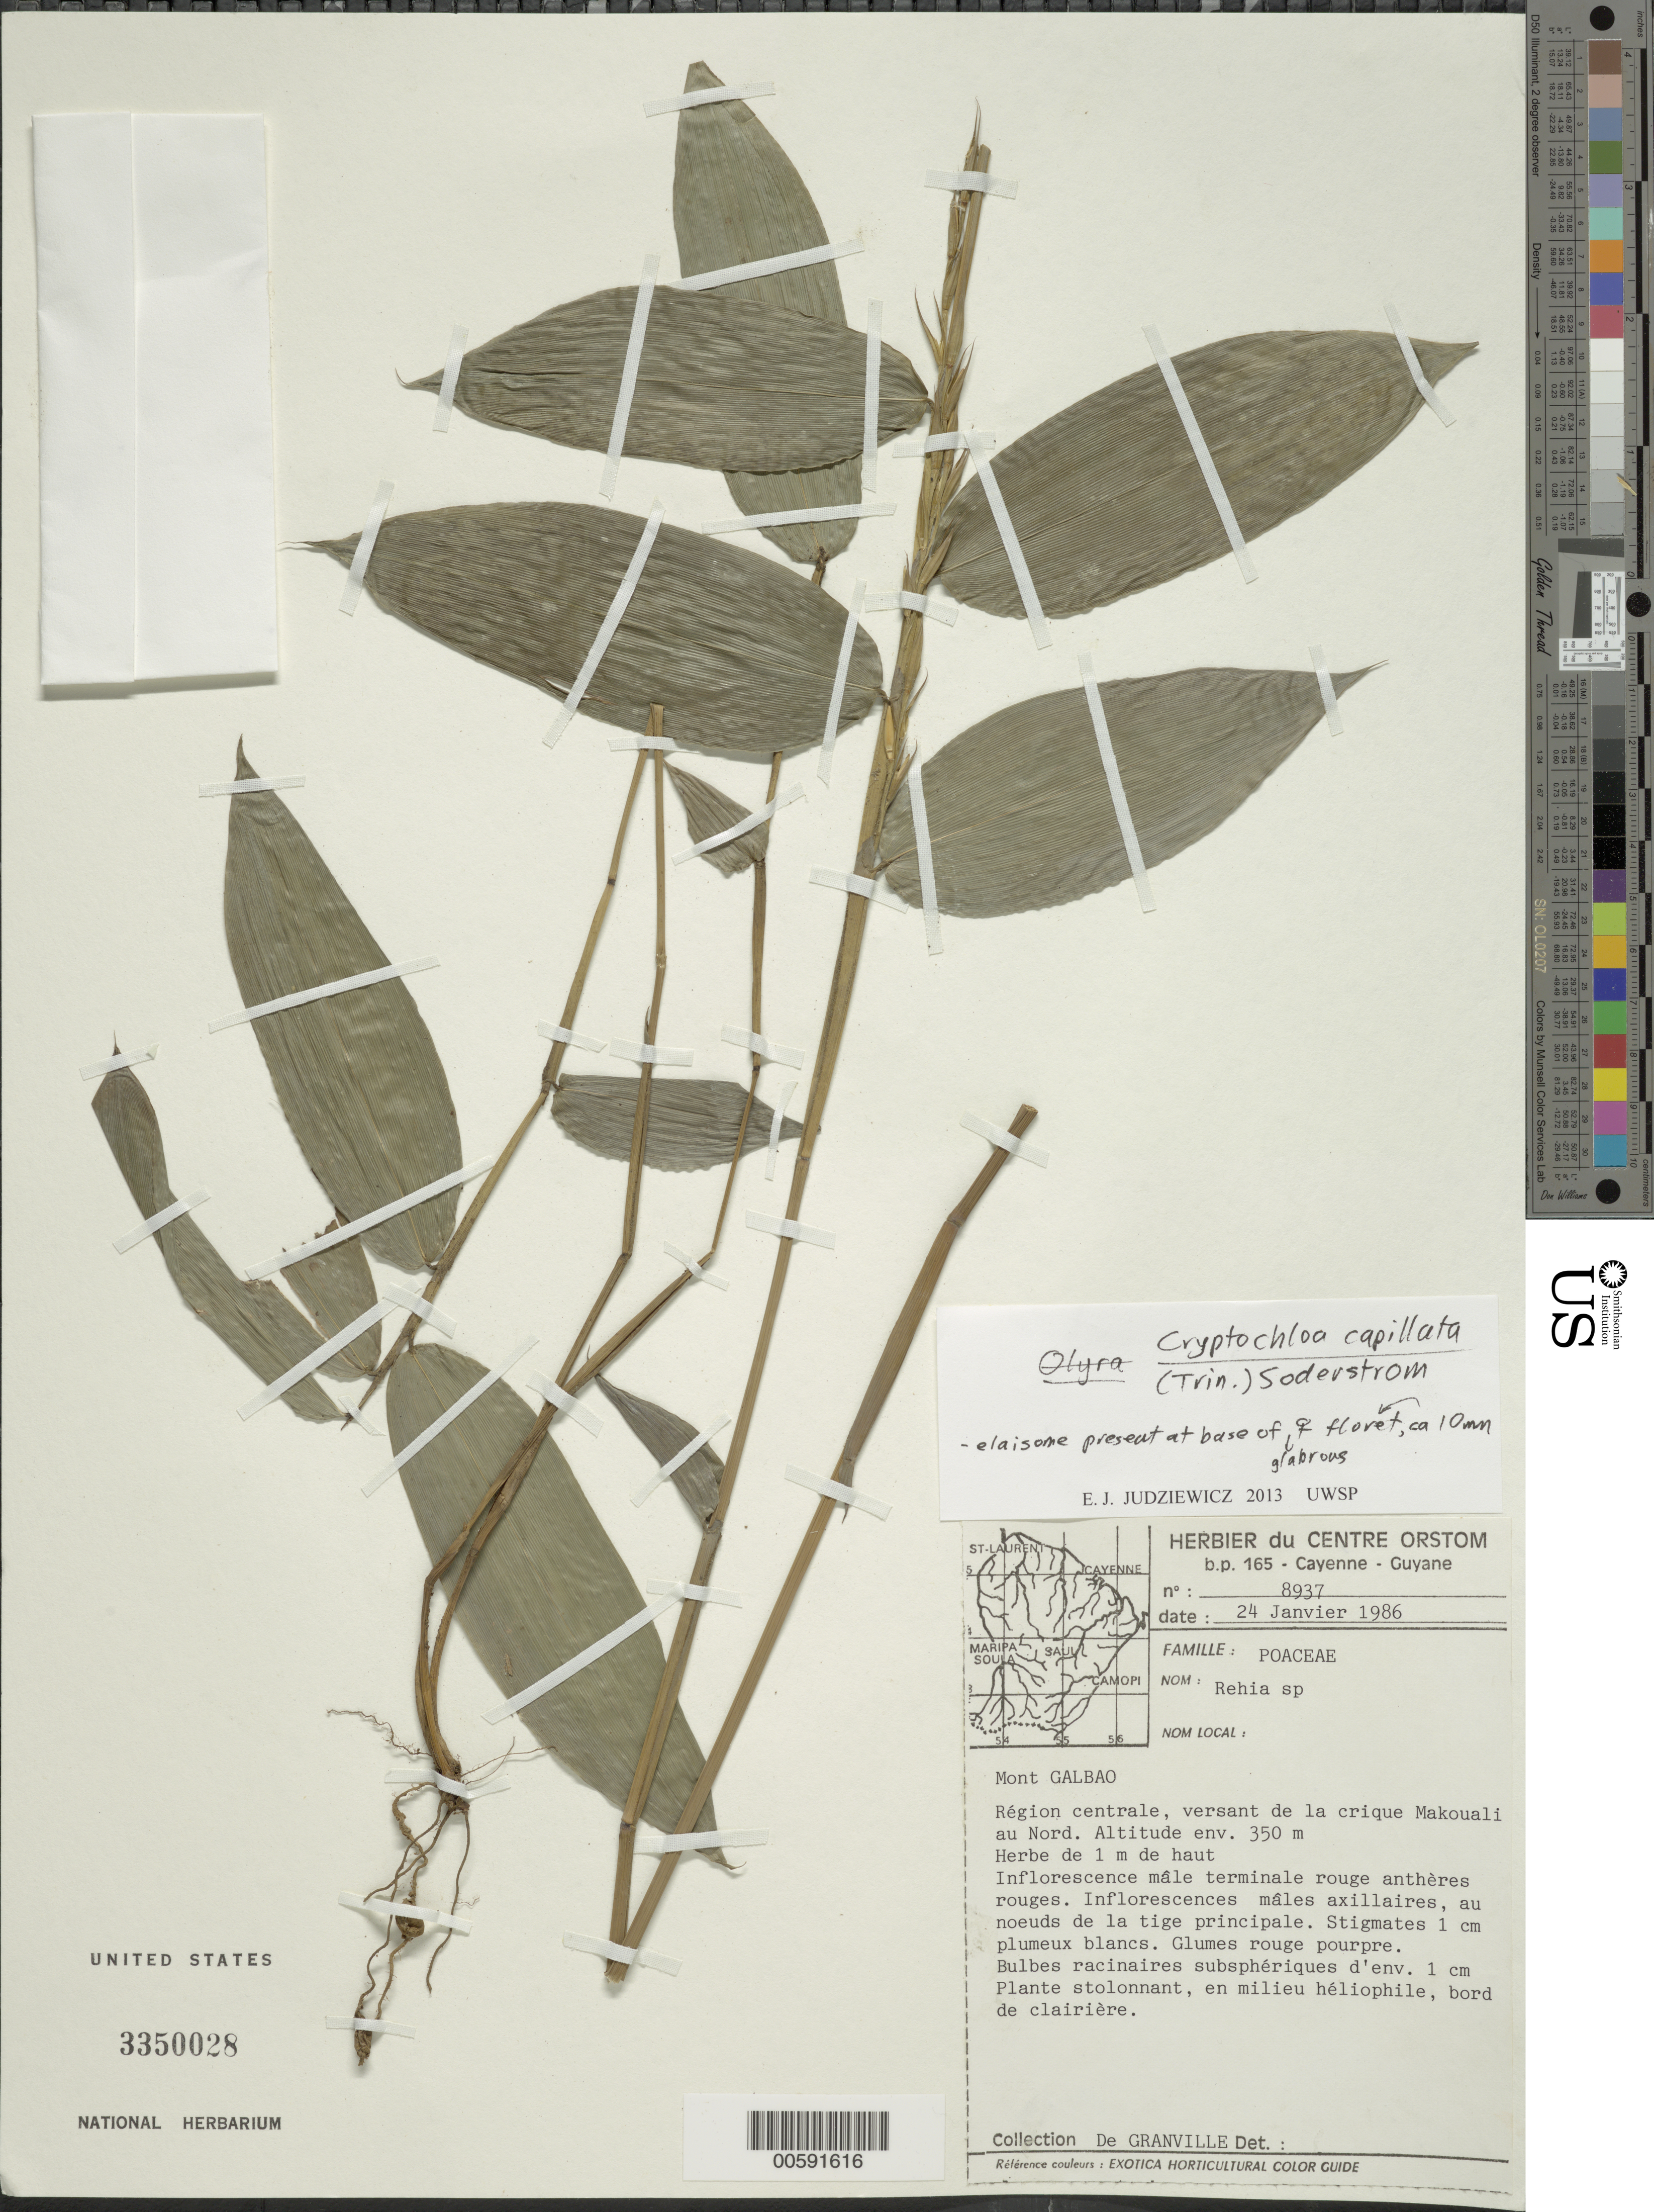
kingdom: Plantae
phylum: Tracheophyta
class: Liliopsida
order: Poales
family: Poaceae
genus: Cryptochloa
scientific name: Cryptochloa capillata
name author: (Trin.) Soderstr.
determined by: Judziewicz, E. J.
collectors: J.-J. de Granville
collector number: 8937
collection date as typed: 24 Jan 1986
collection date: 1986-01-24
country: French Guiana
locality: Mont galbao, mokouali au nord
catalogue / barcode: US 3350028